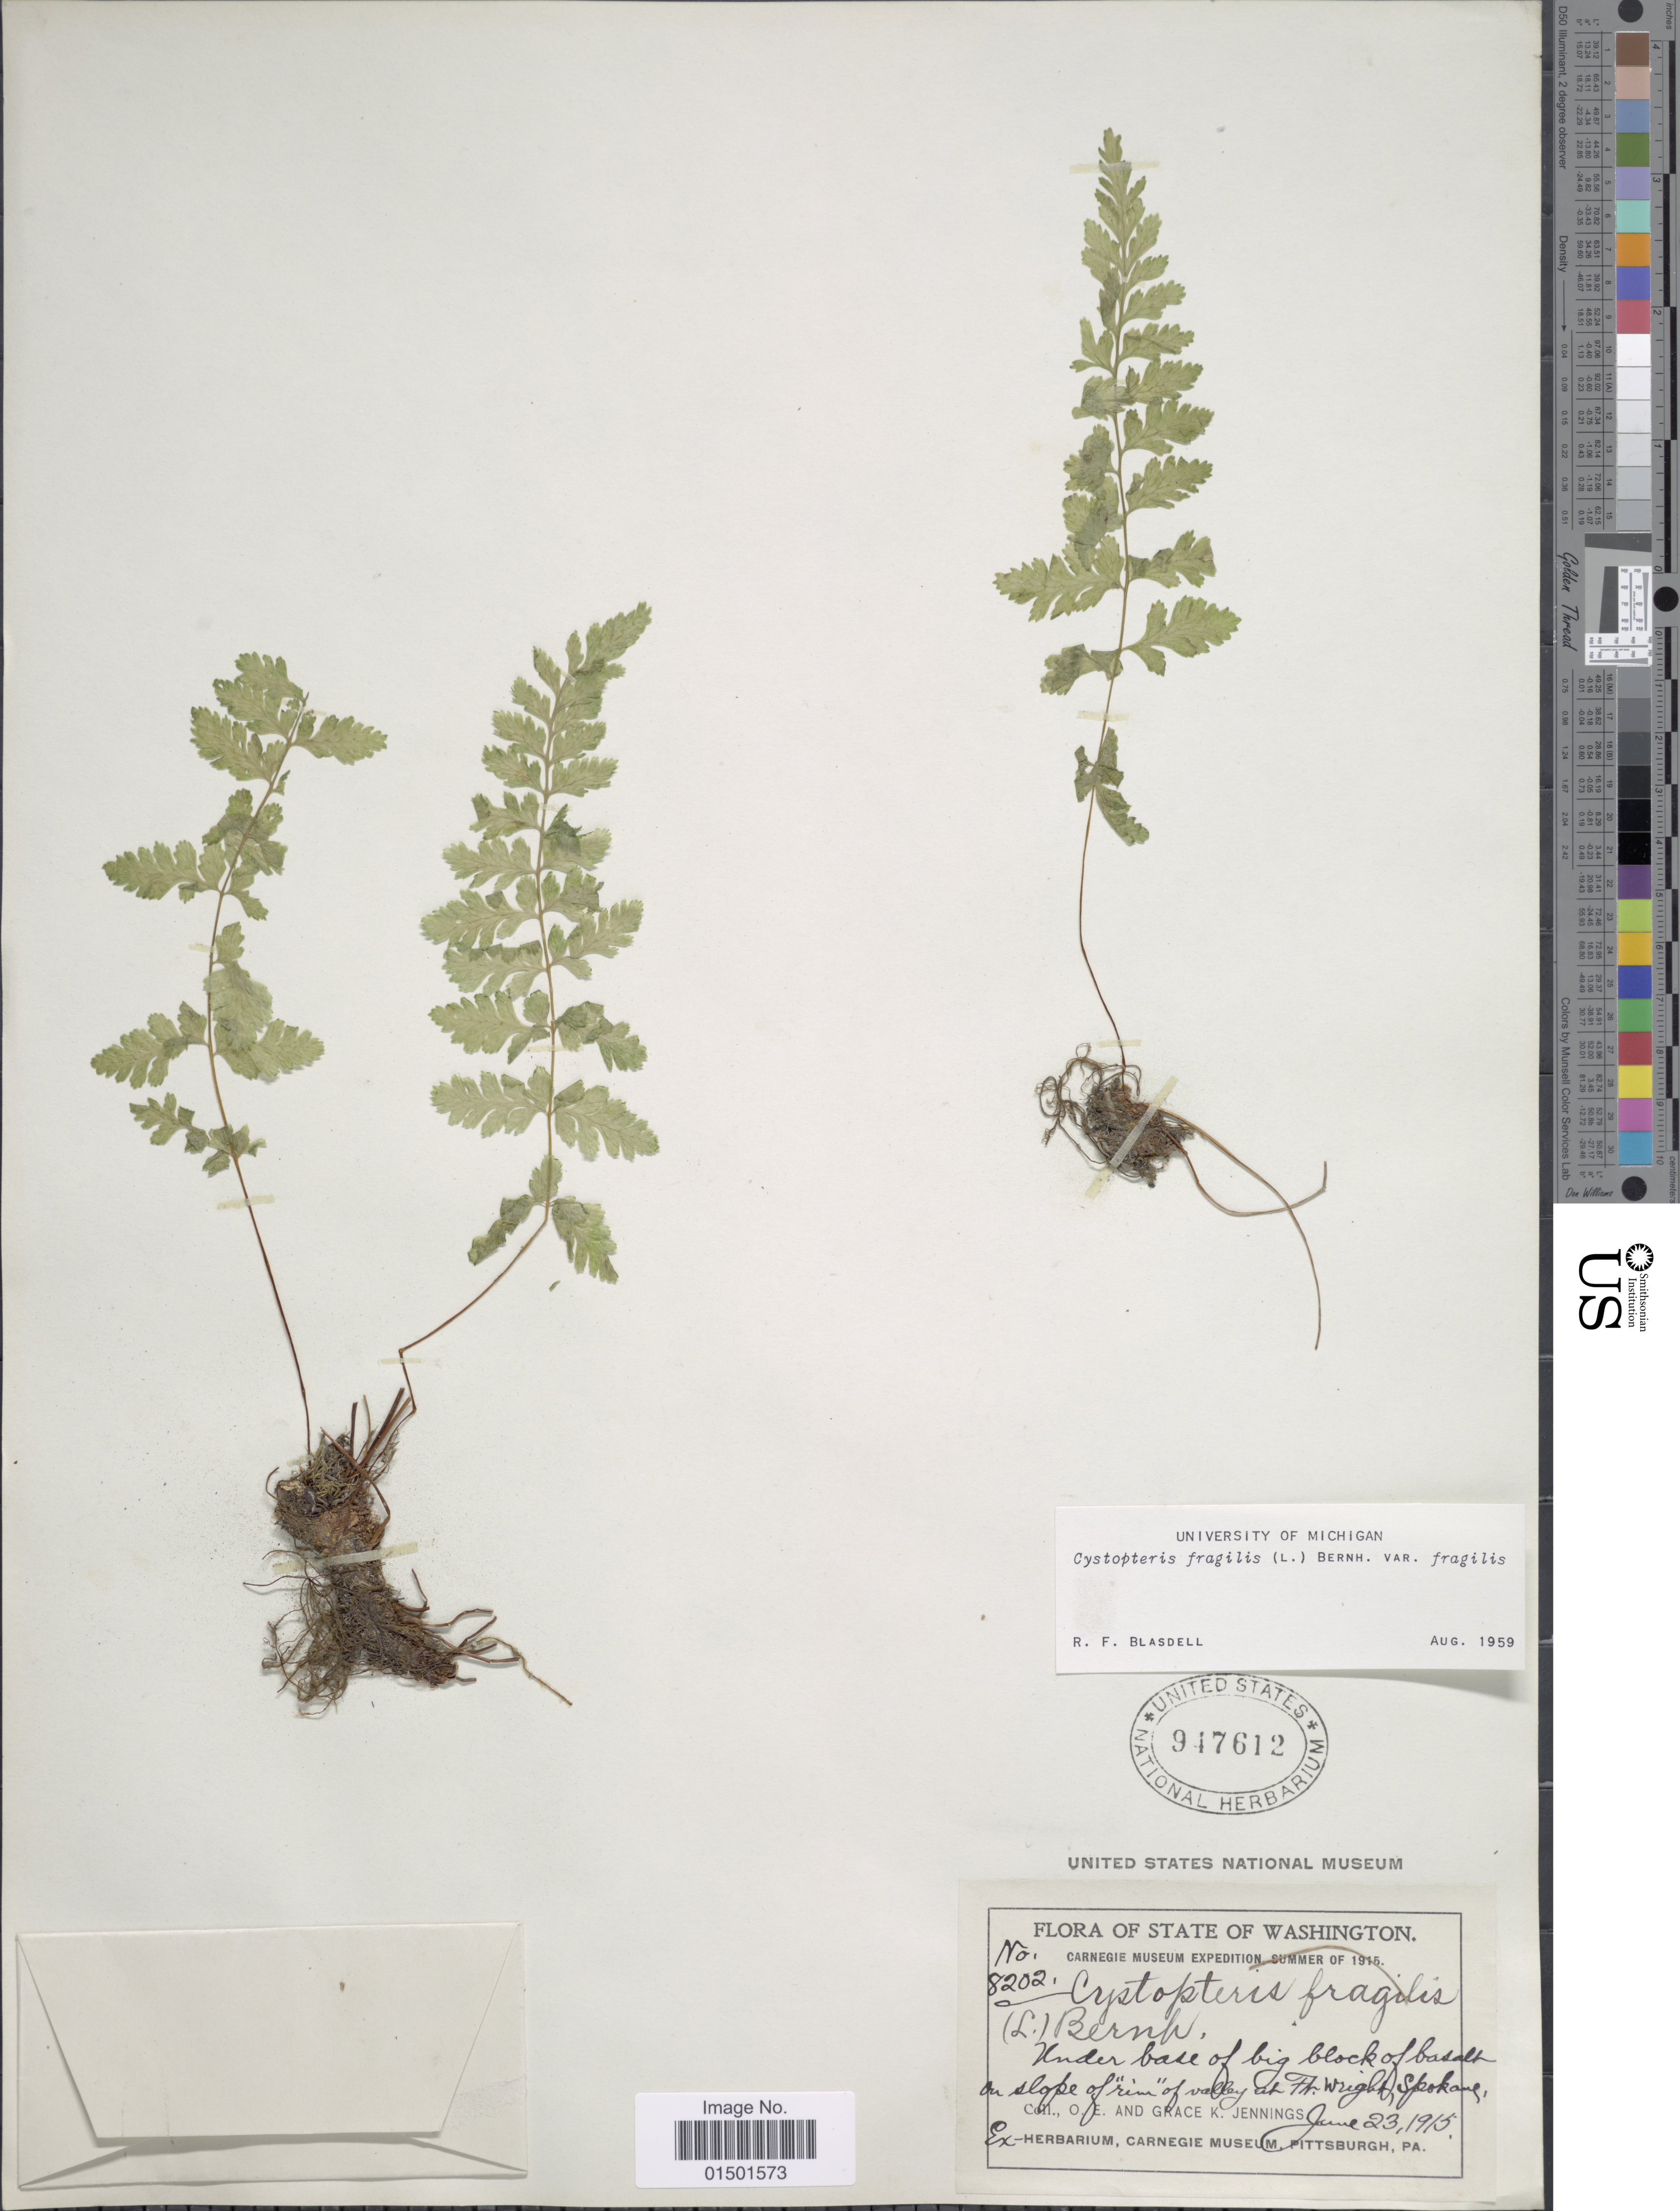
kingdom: Plantae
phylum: Tracheophyta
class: Polypodiopsida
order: Polypodiales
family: Cystopteridaceae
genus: Cystopteris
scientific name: Cystopteris fragilis var. fragilis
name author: (L.) Bernh.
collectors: O. E. Jennings & G. K. Jennings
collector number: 8202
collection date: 1915-06-23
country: United States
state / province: Washington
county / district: Spokane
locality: Under base of big block of basalt on slope of "rim"of valley at Ft. Wright, Spokane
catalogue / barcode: US 947612